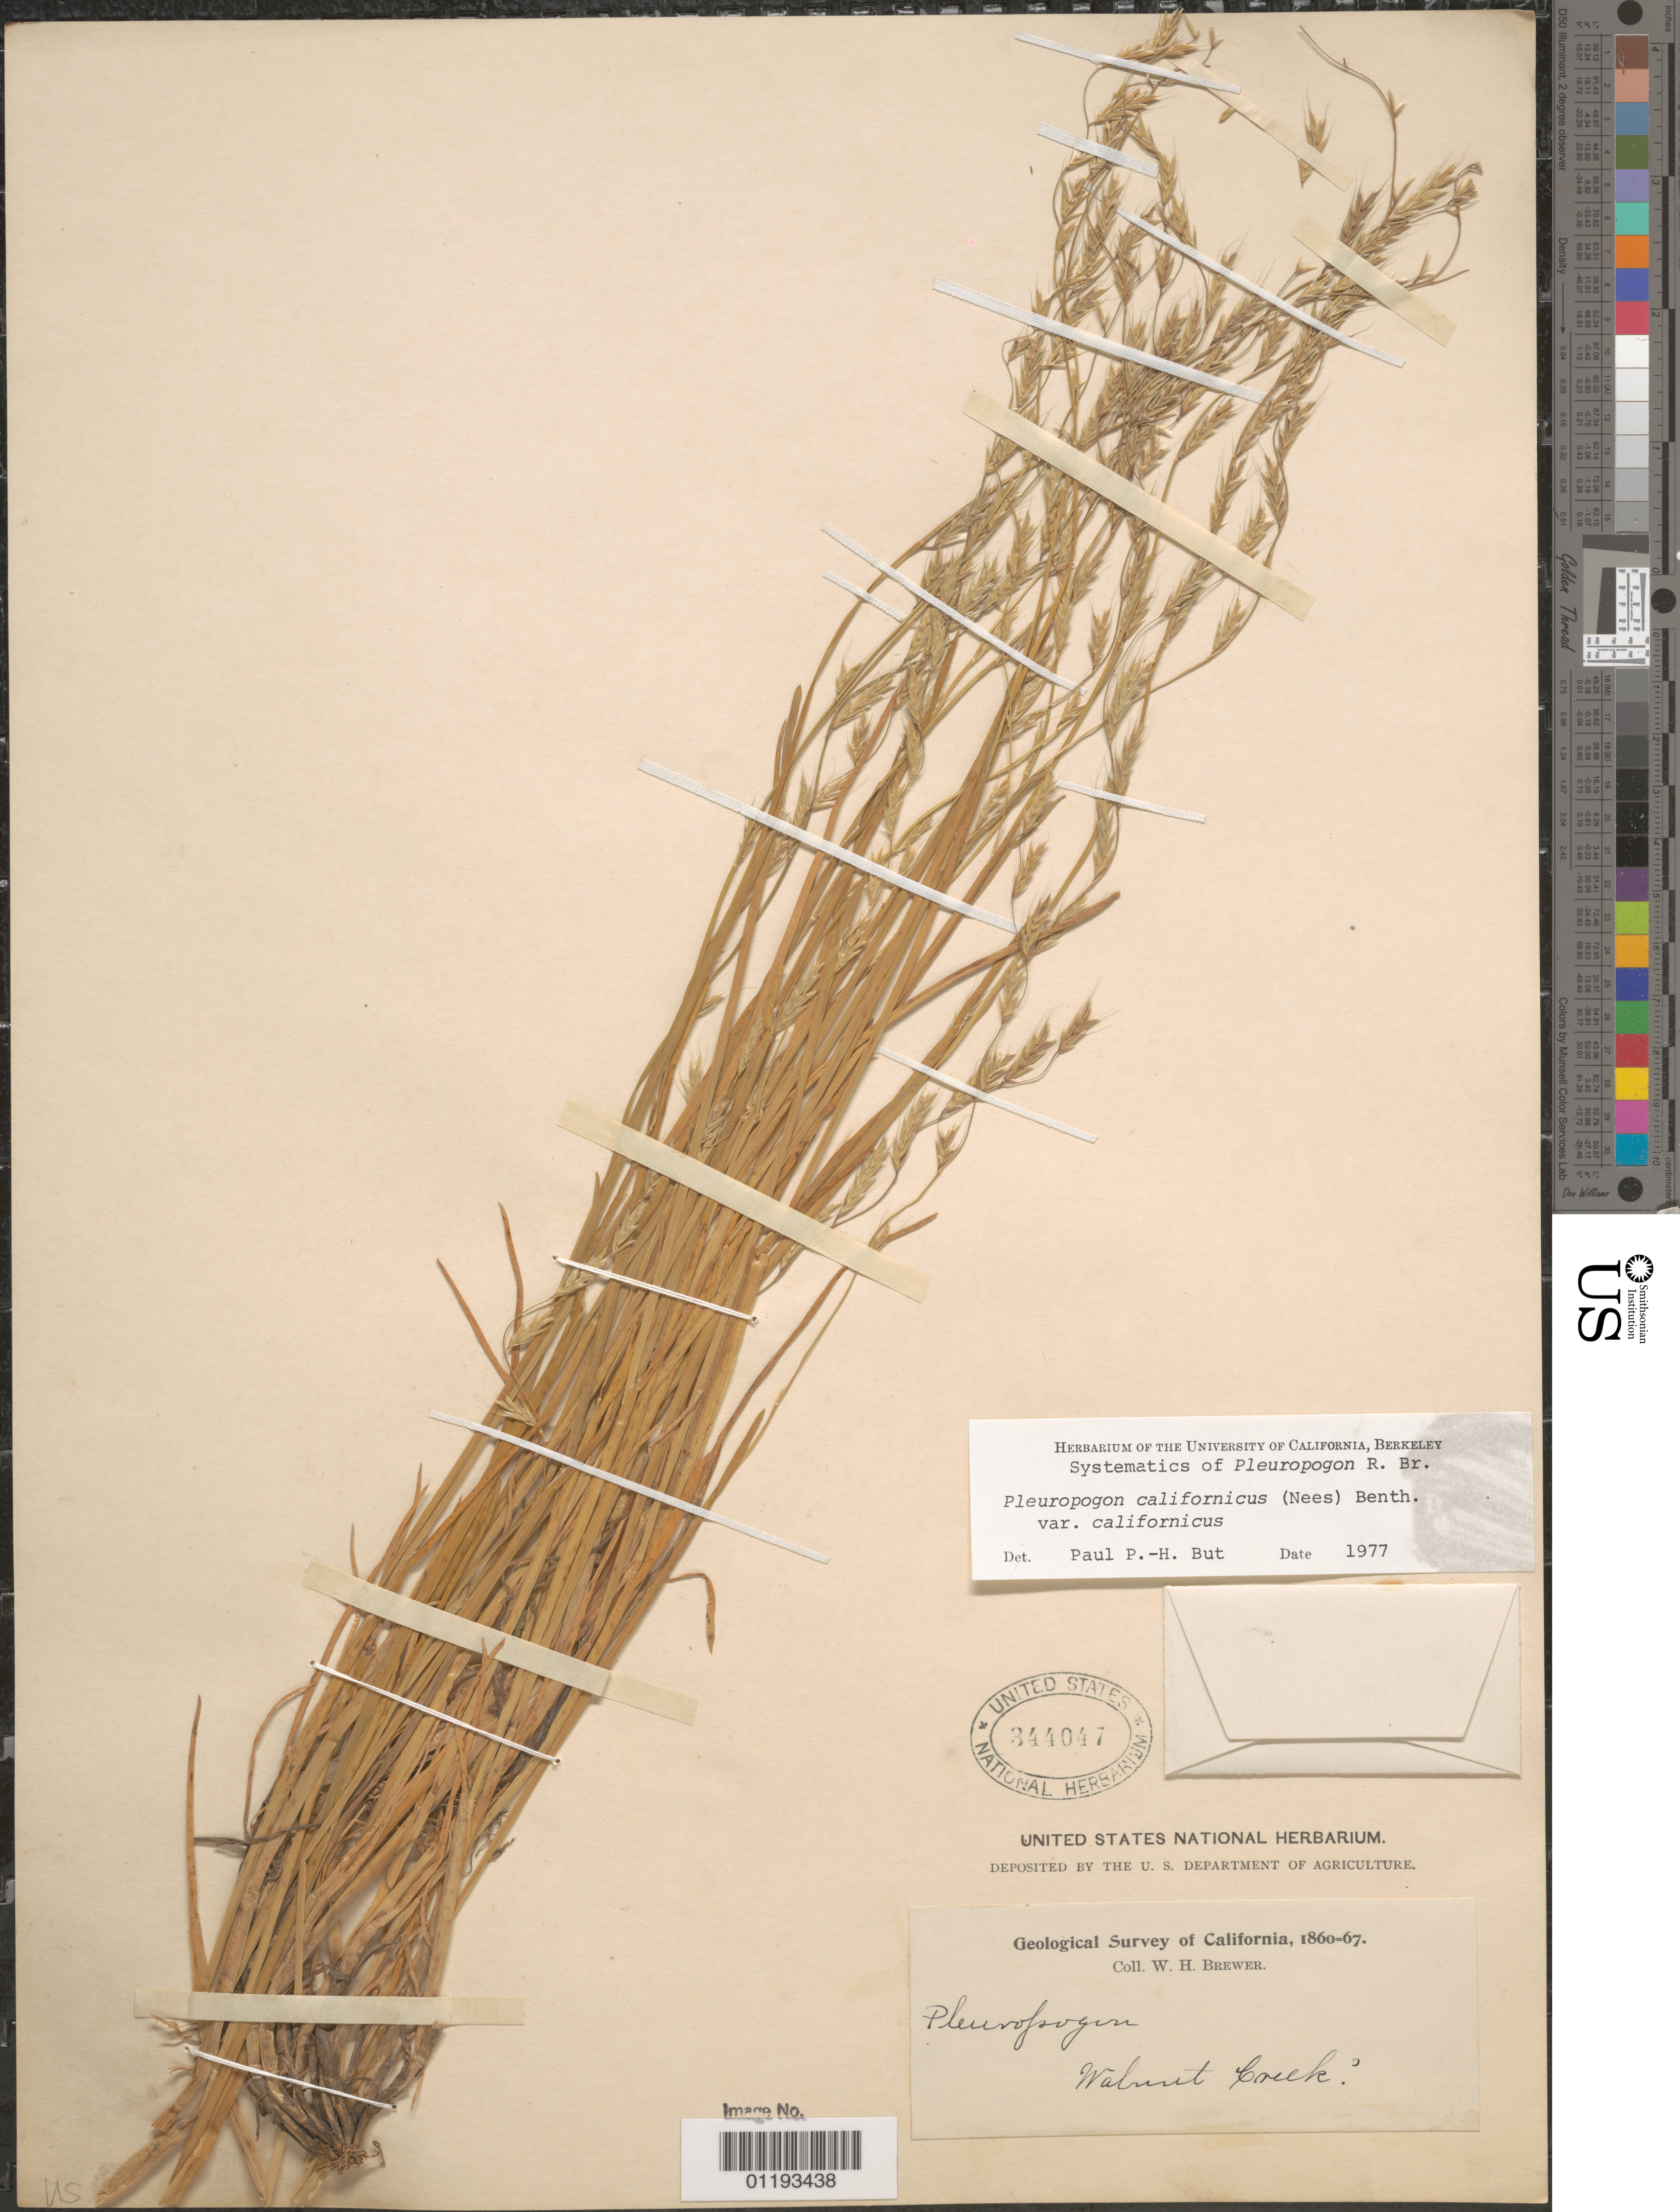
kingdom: Plantae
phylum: Tracheophyta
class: Liliopsida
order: Poales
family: Poaceae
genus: Pleuropogon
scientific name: Pleuropogon californicus var. californicus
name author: (Nees) Benth. ex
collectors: W. H. Brewer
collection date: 1860/1867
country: United States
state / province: California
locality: Walnut Creek.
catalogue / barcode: US 344047